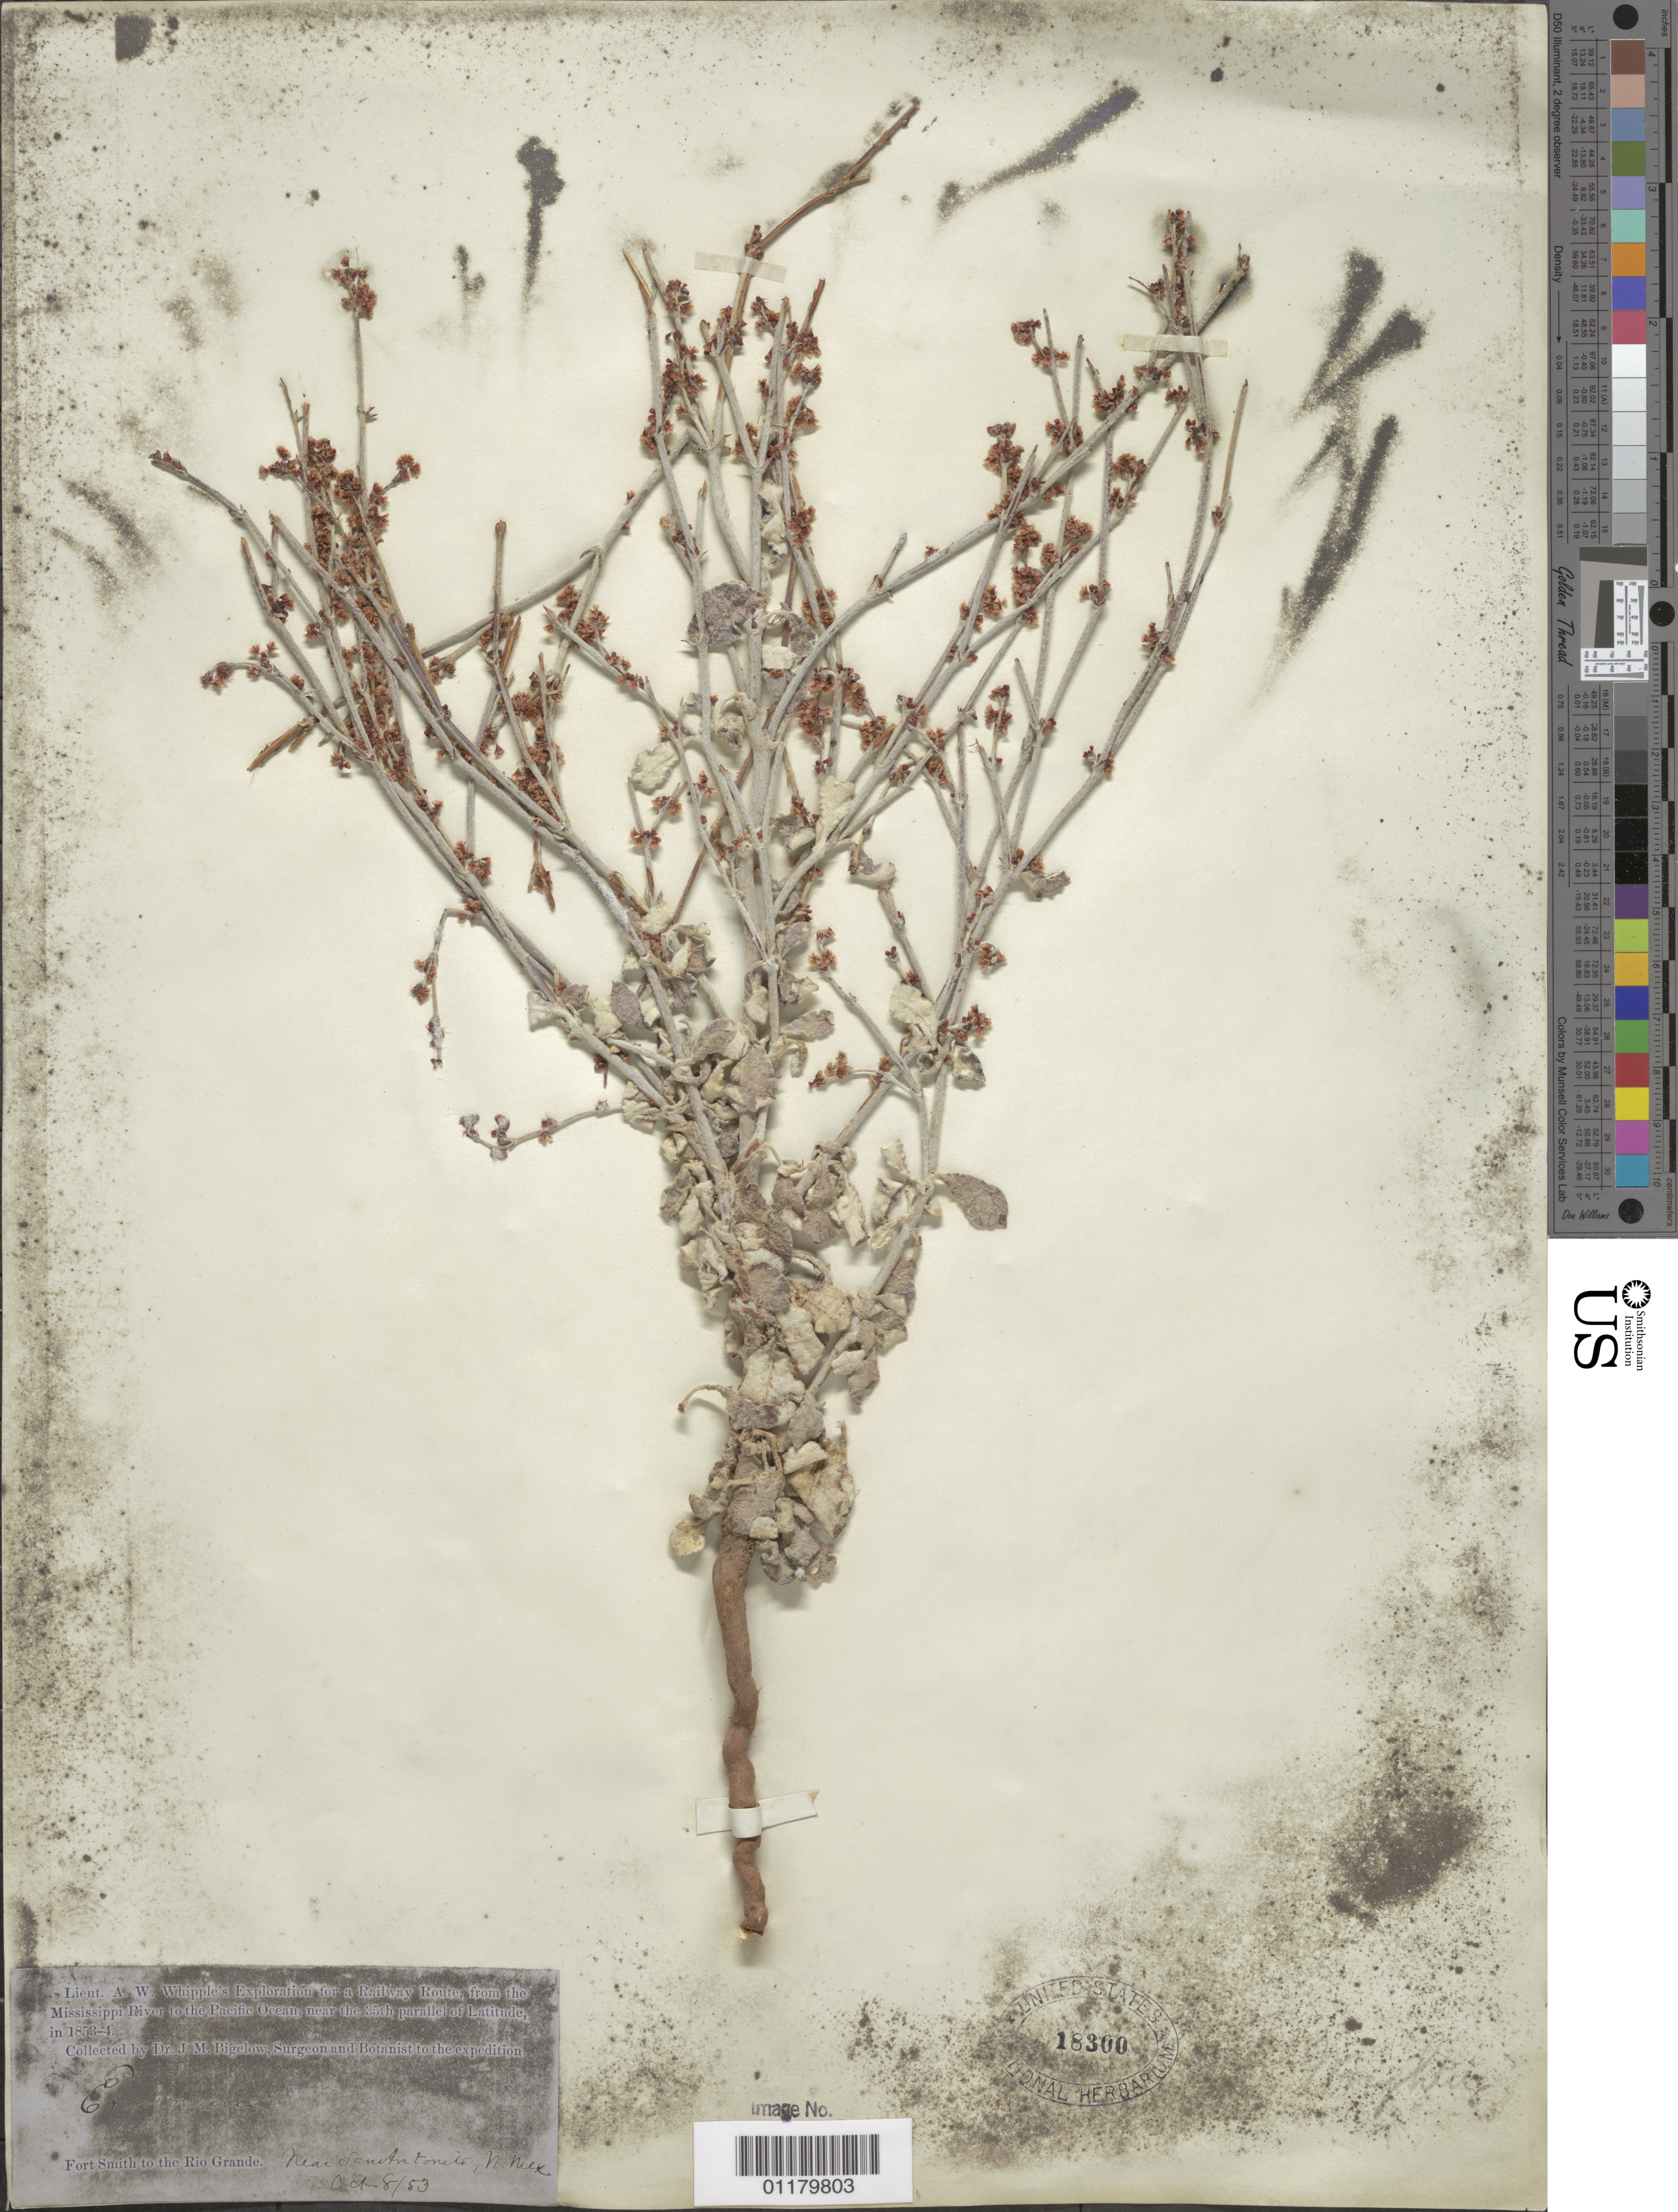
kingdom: Plantae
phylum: Tracheophyta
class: Magnoliopsida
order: Caryophyllales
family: Polygonaceae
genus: Eriogonum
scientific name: Eriogonum sp.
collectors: J. M. Bigelow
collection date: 1853/1854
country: United States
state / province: New Mexico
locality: Fort Smith to Rio Grande, San Antonito.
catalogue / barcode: US 18300